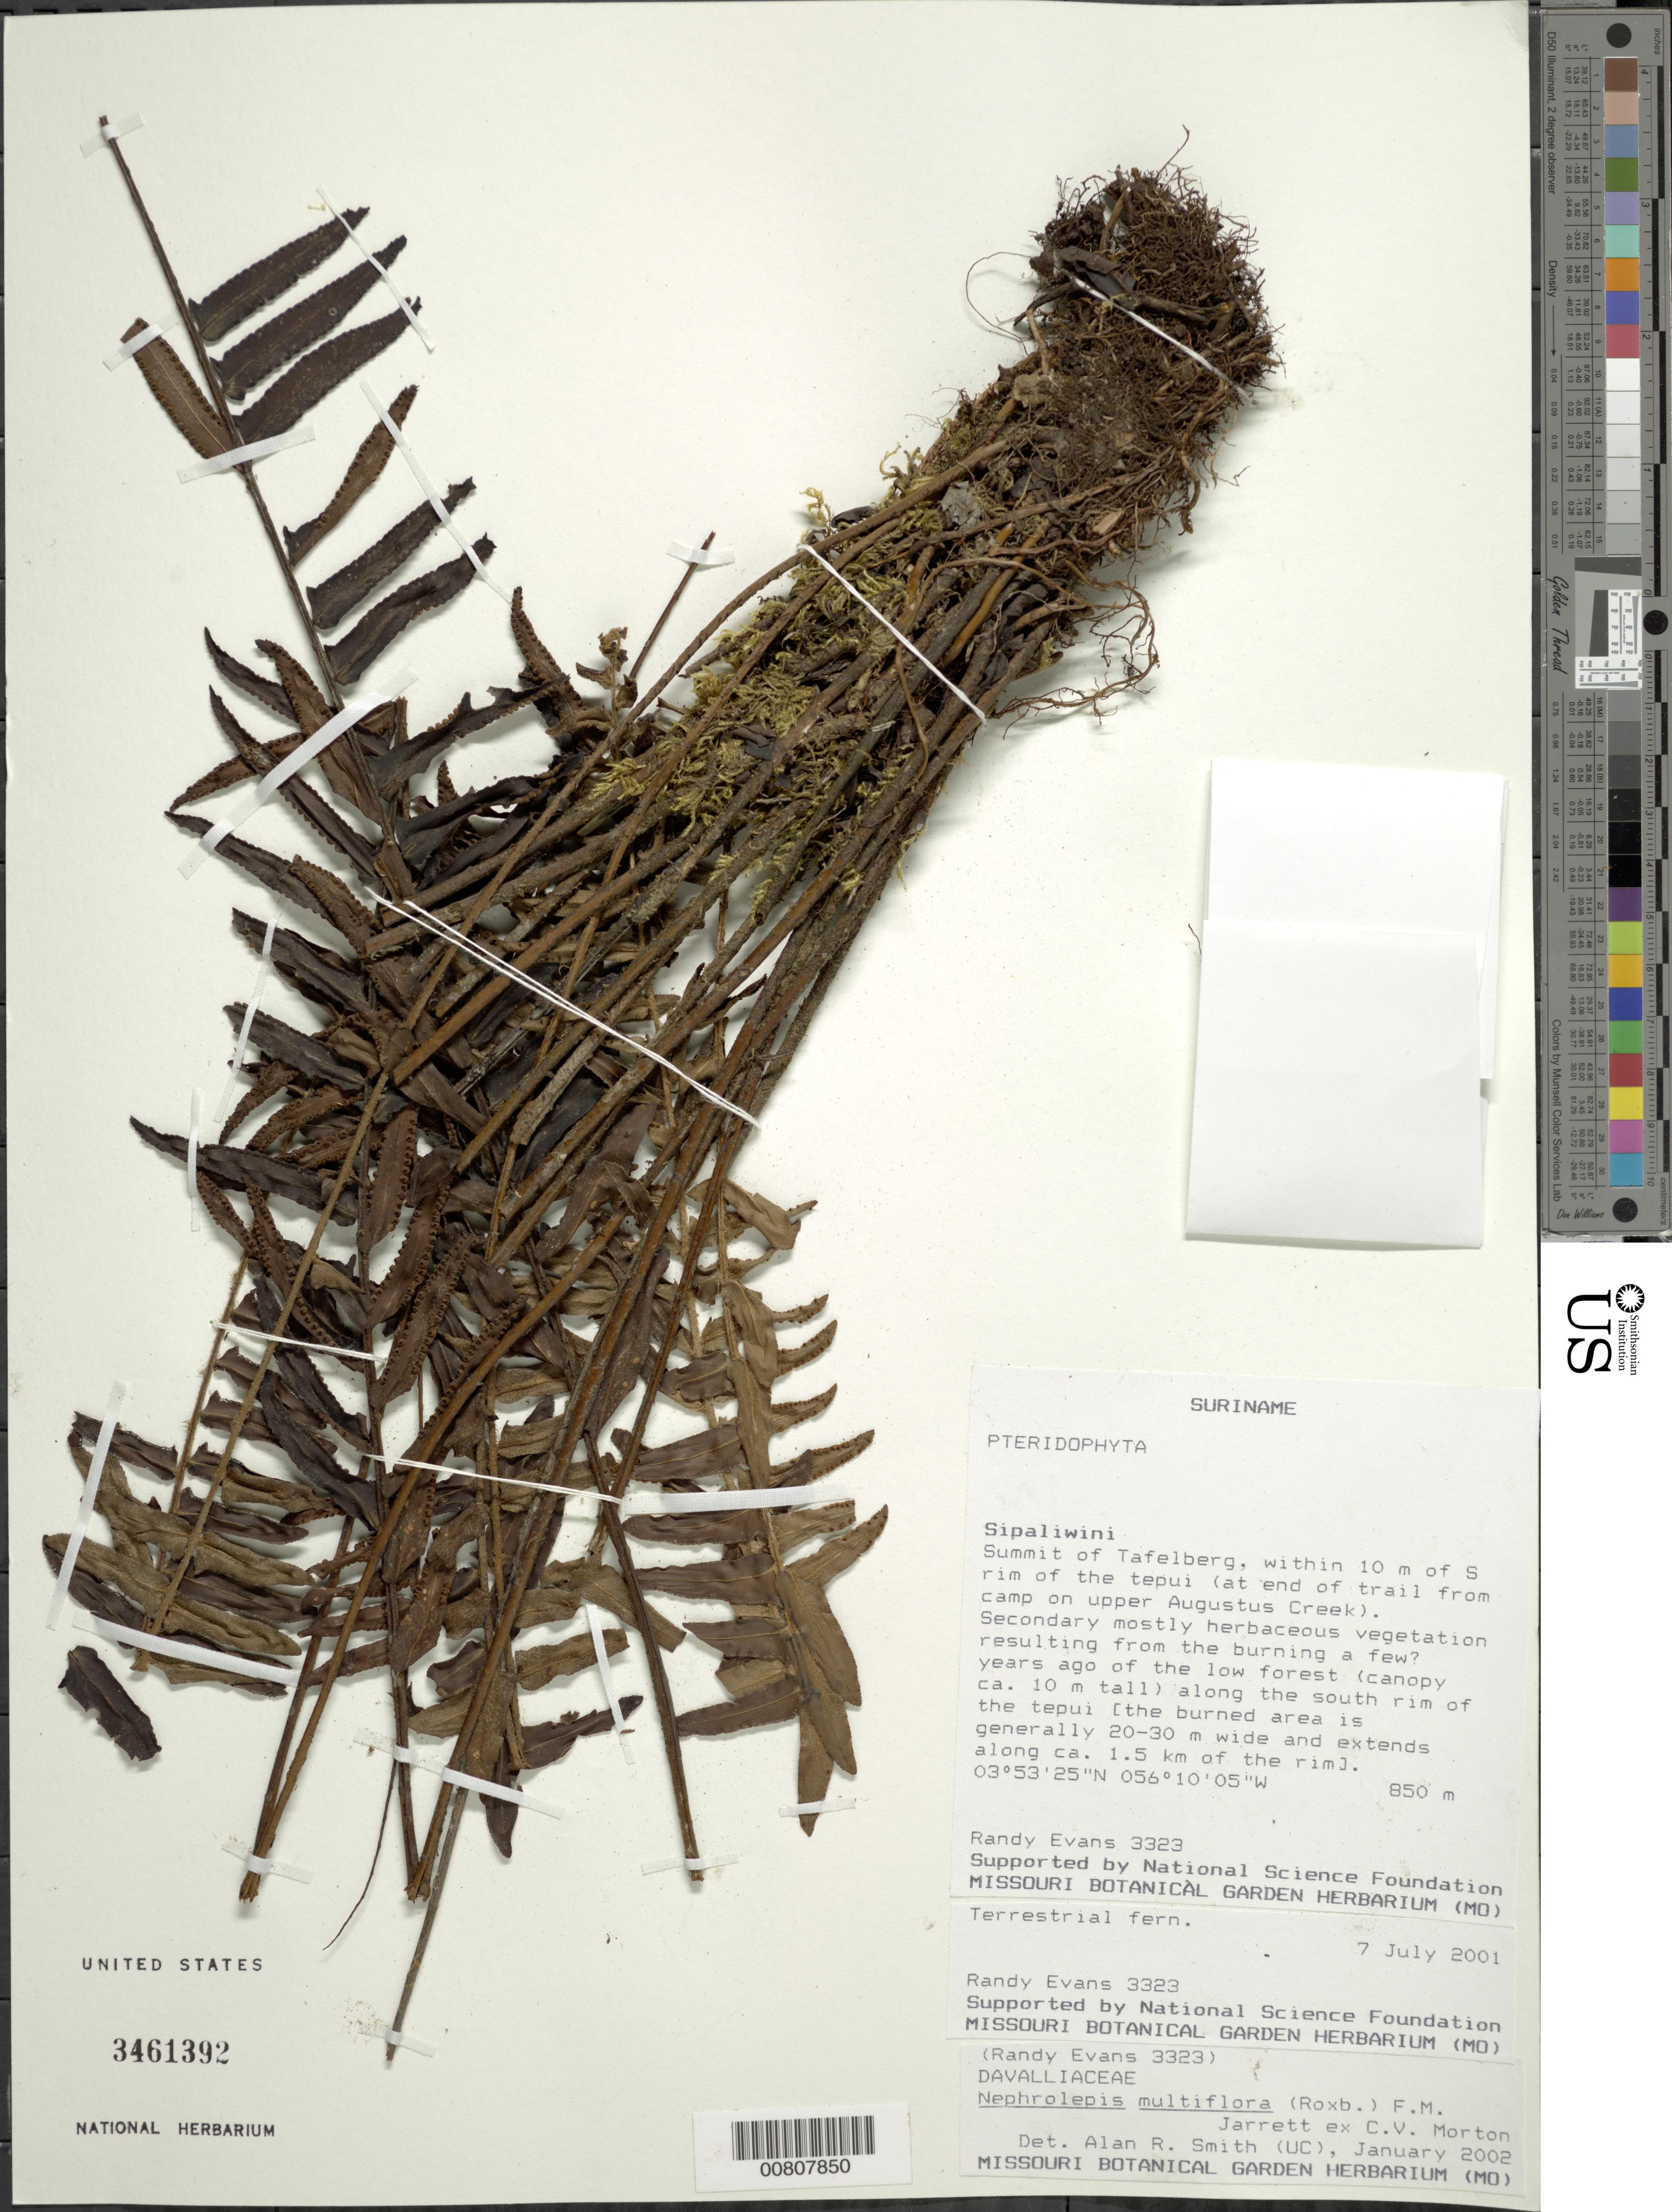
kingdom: Plantae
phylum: Tracheophyta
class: Polypodiopsida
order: Polypodiales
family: Nephrolepidaceae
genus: Nephrolepis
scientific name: Nephrolepis multiflora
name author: (Roxb.) F.M. Jarrett ex C.V. Morton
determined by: Smith, Alan R., (UC)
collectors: R. Evans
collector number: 3323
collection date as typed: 7-Jul-01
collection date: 2001-07-07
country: Suriname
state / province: Sipaliwini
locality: Tafelberg (Table Mountain), summit, within 10 m of S rim of the tepuí (at end of trail from camp on upper Augustus Creek)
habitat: Secondary mostly herbaceous vegetation resulting from the burning a few years ago of the low forest (canopy ca. 10m tall) along south rim of tepui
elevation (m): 850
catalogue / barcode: US 3461392